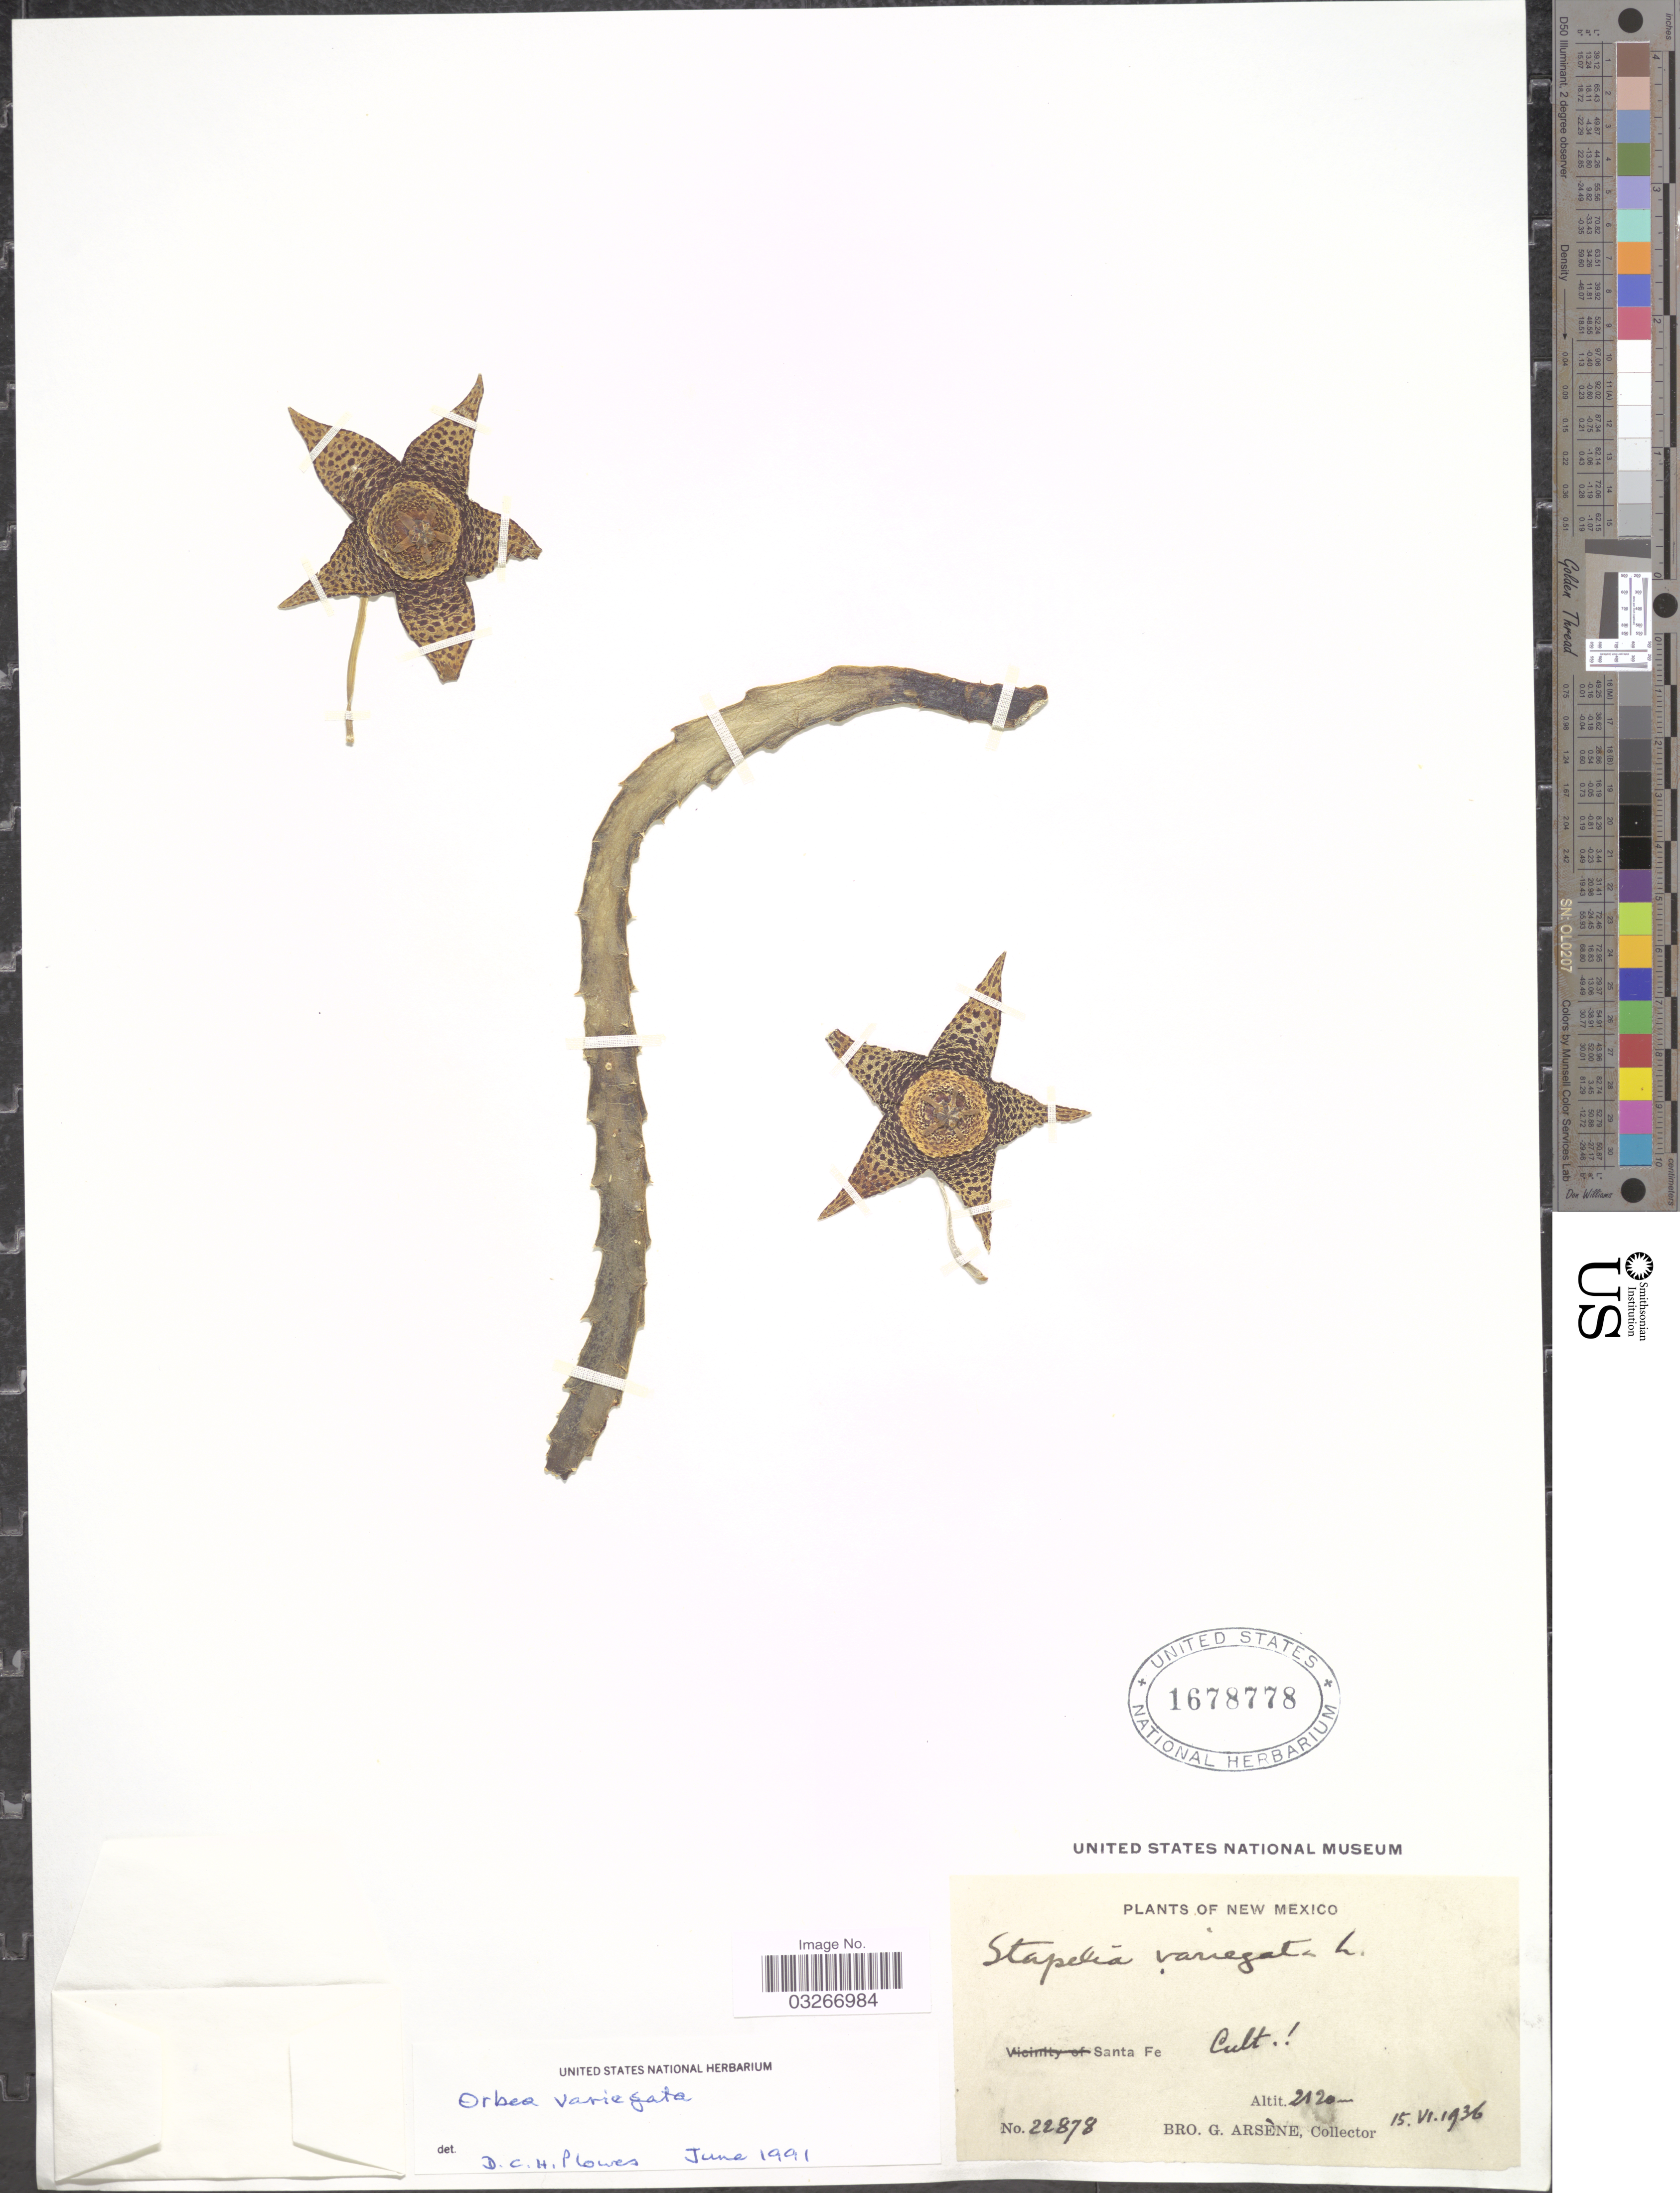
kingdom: Plantae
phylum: Tracheophyta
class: Magnoliopsida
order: Gentianales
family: Apocynaceae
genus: Orbea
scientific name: Orbea variegata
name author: (L.) Haw.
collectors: Bro. G. Arsène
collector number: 22878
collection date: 1936-06-15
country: United States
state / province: New Mexico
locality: Santa Fe.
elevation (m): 2120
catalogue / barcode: US 1678778